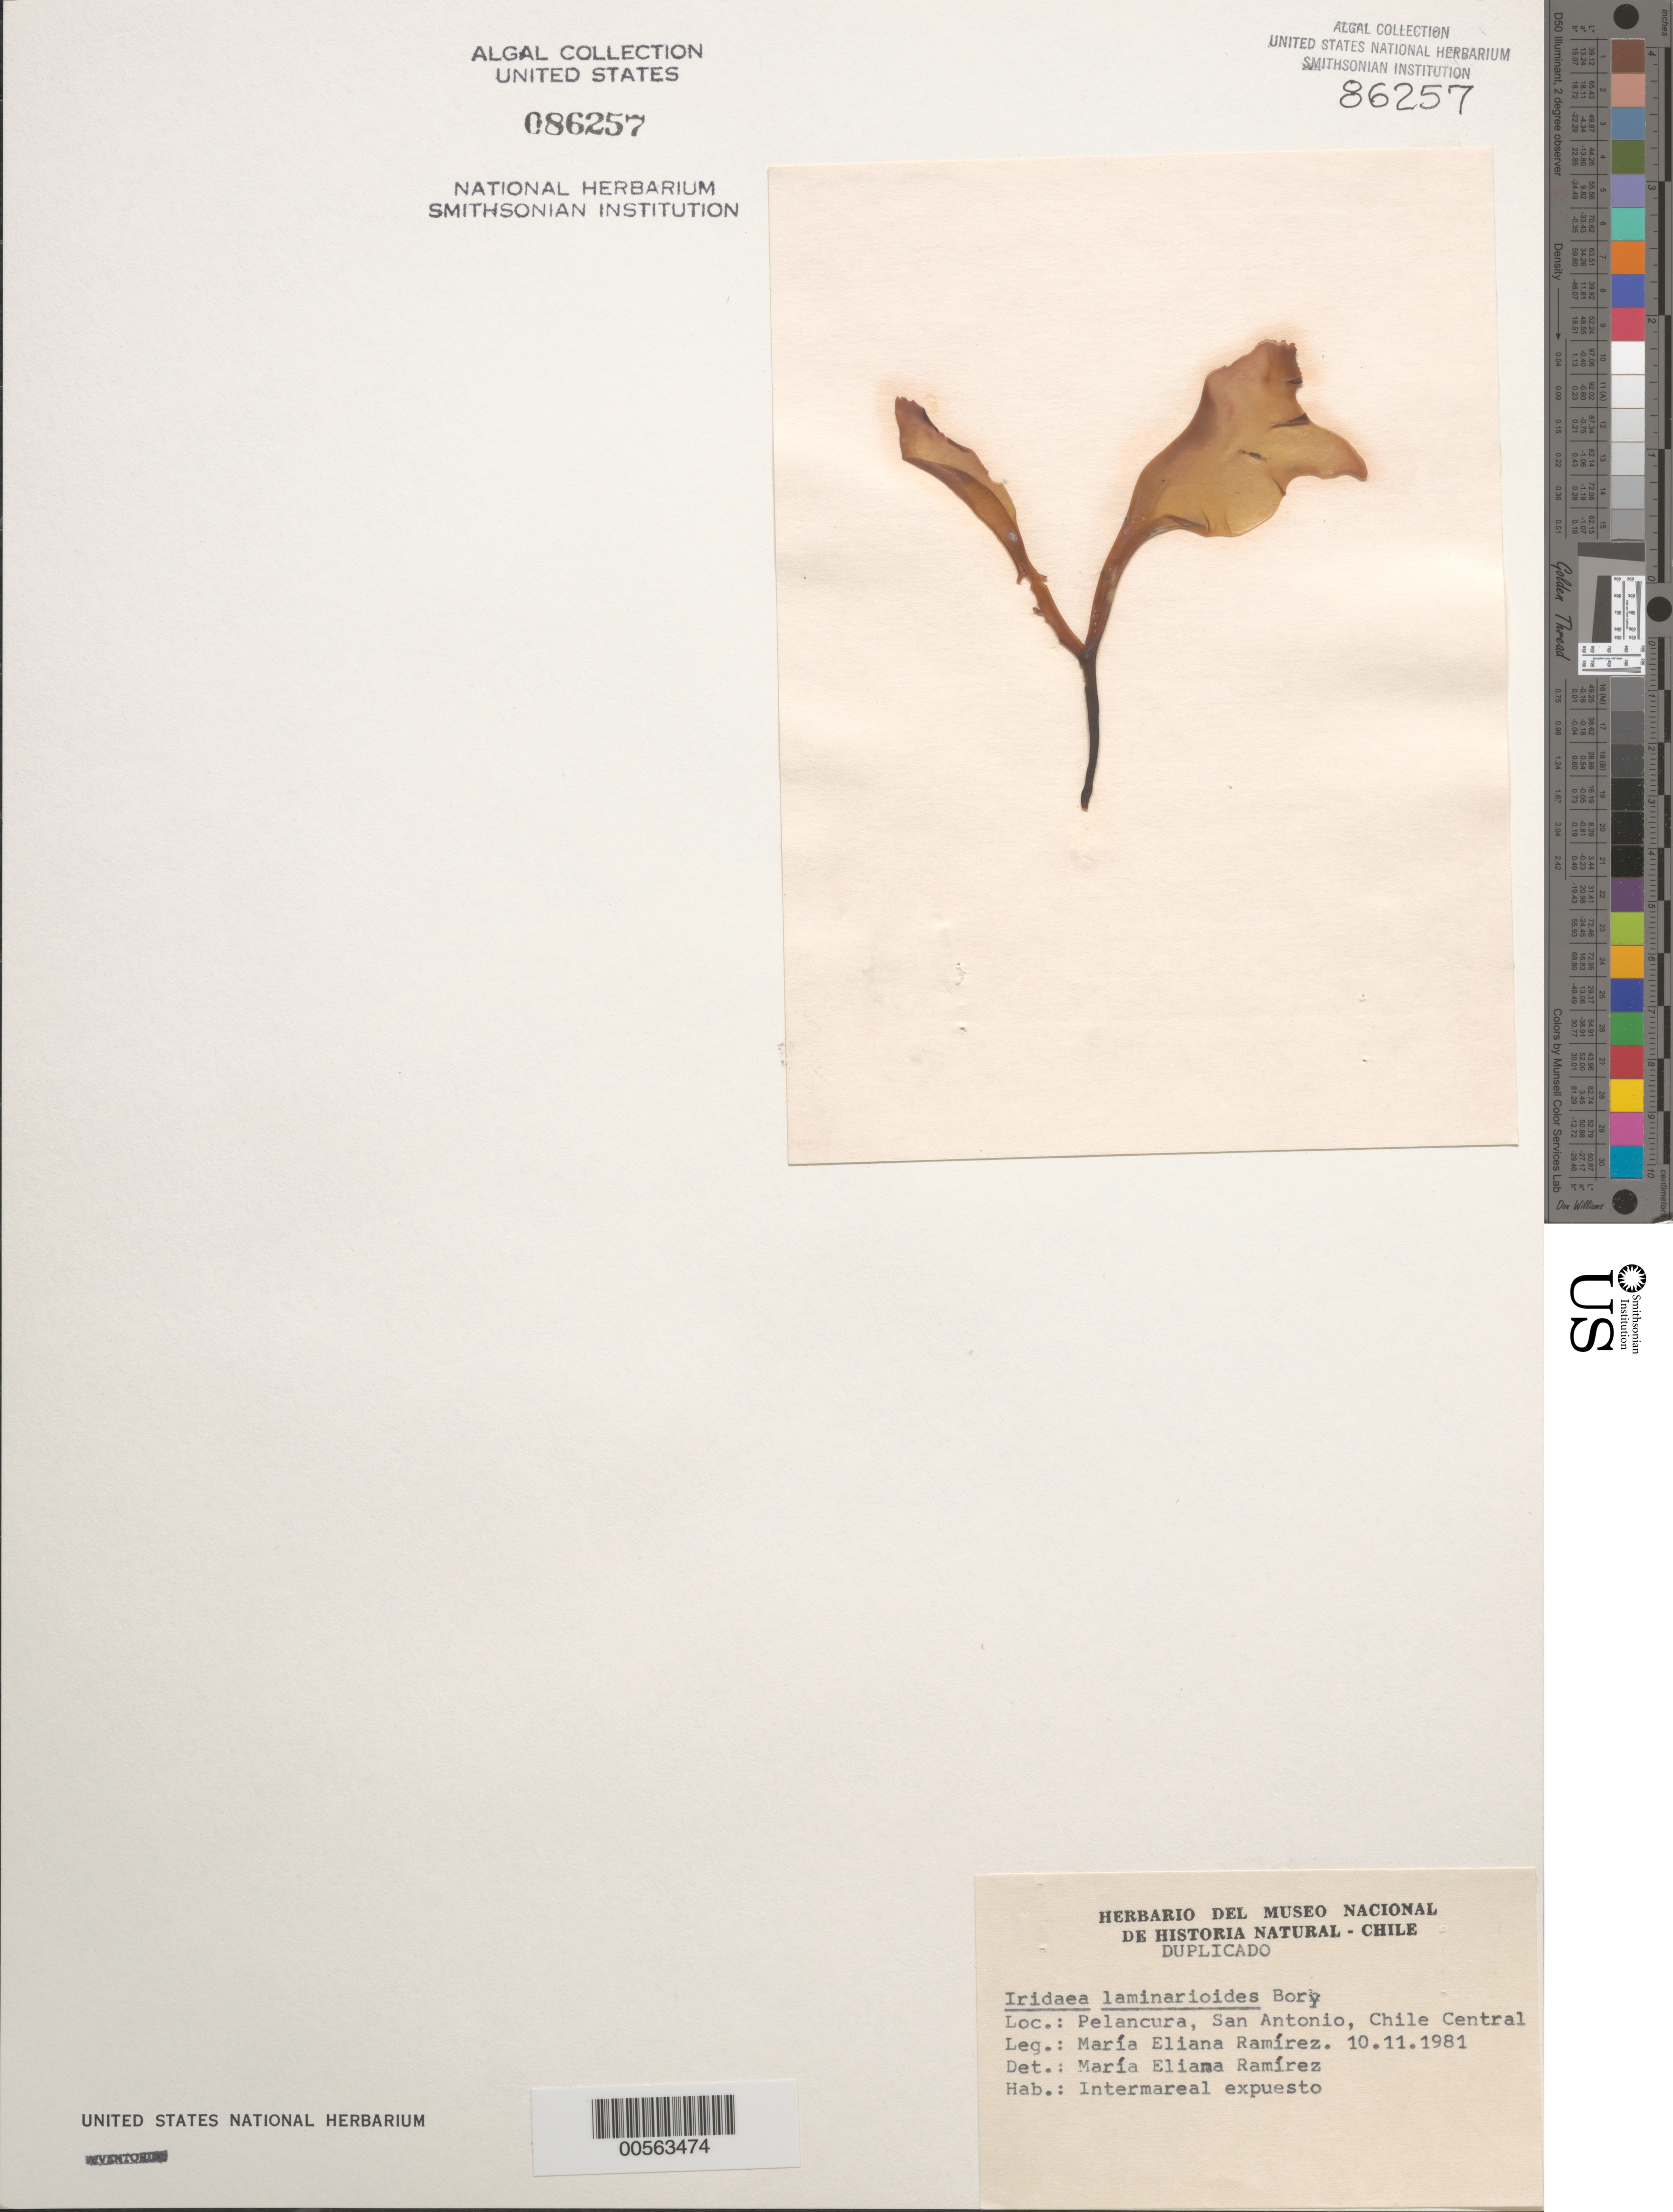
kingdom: Plantae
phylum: Rhodophyta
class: Florideophyceae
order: Gigartinales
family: Gigartinaceae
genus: Mazzaella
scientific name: Mazzaella laminarioides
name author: (Bory) Fredericq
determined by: Algae name updating Project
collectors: M. E. Ramirez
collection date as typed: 10 Nov 1981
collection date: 1981-11-10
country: Chile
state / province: Región Metropolitana (RM)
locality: Pelancura, san antonio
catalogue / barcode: US 86257